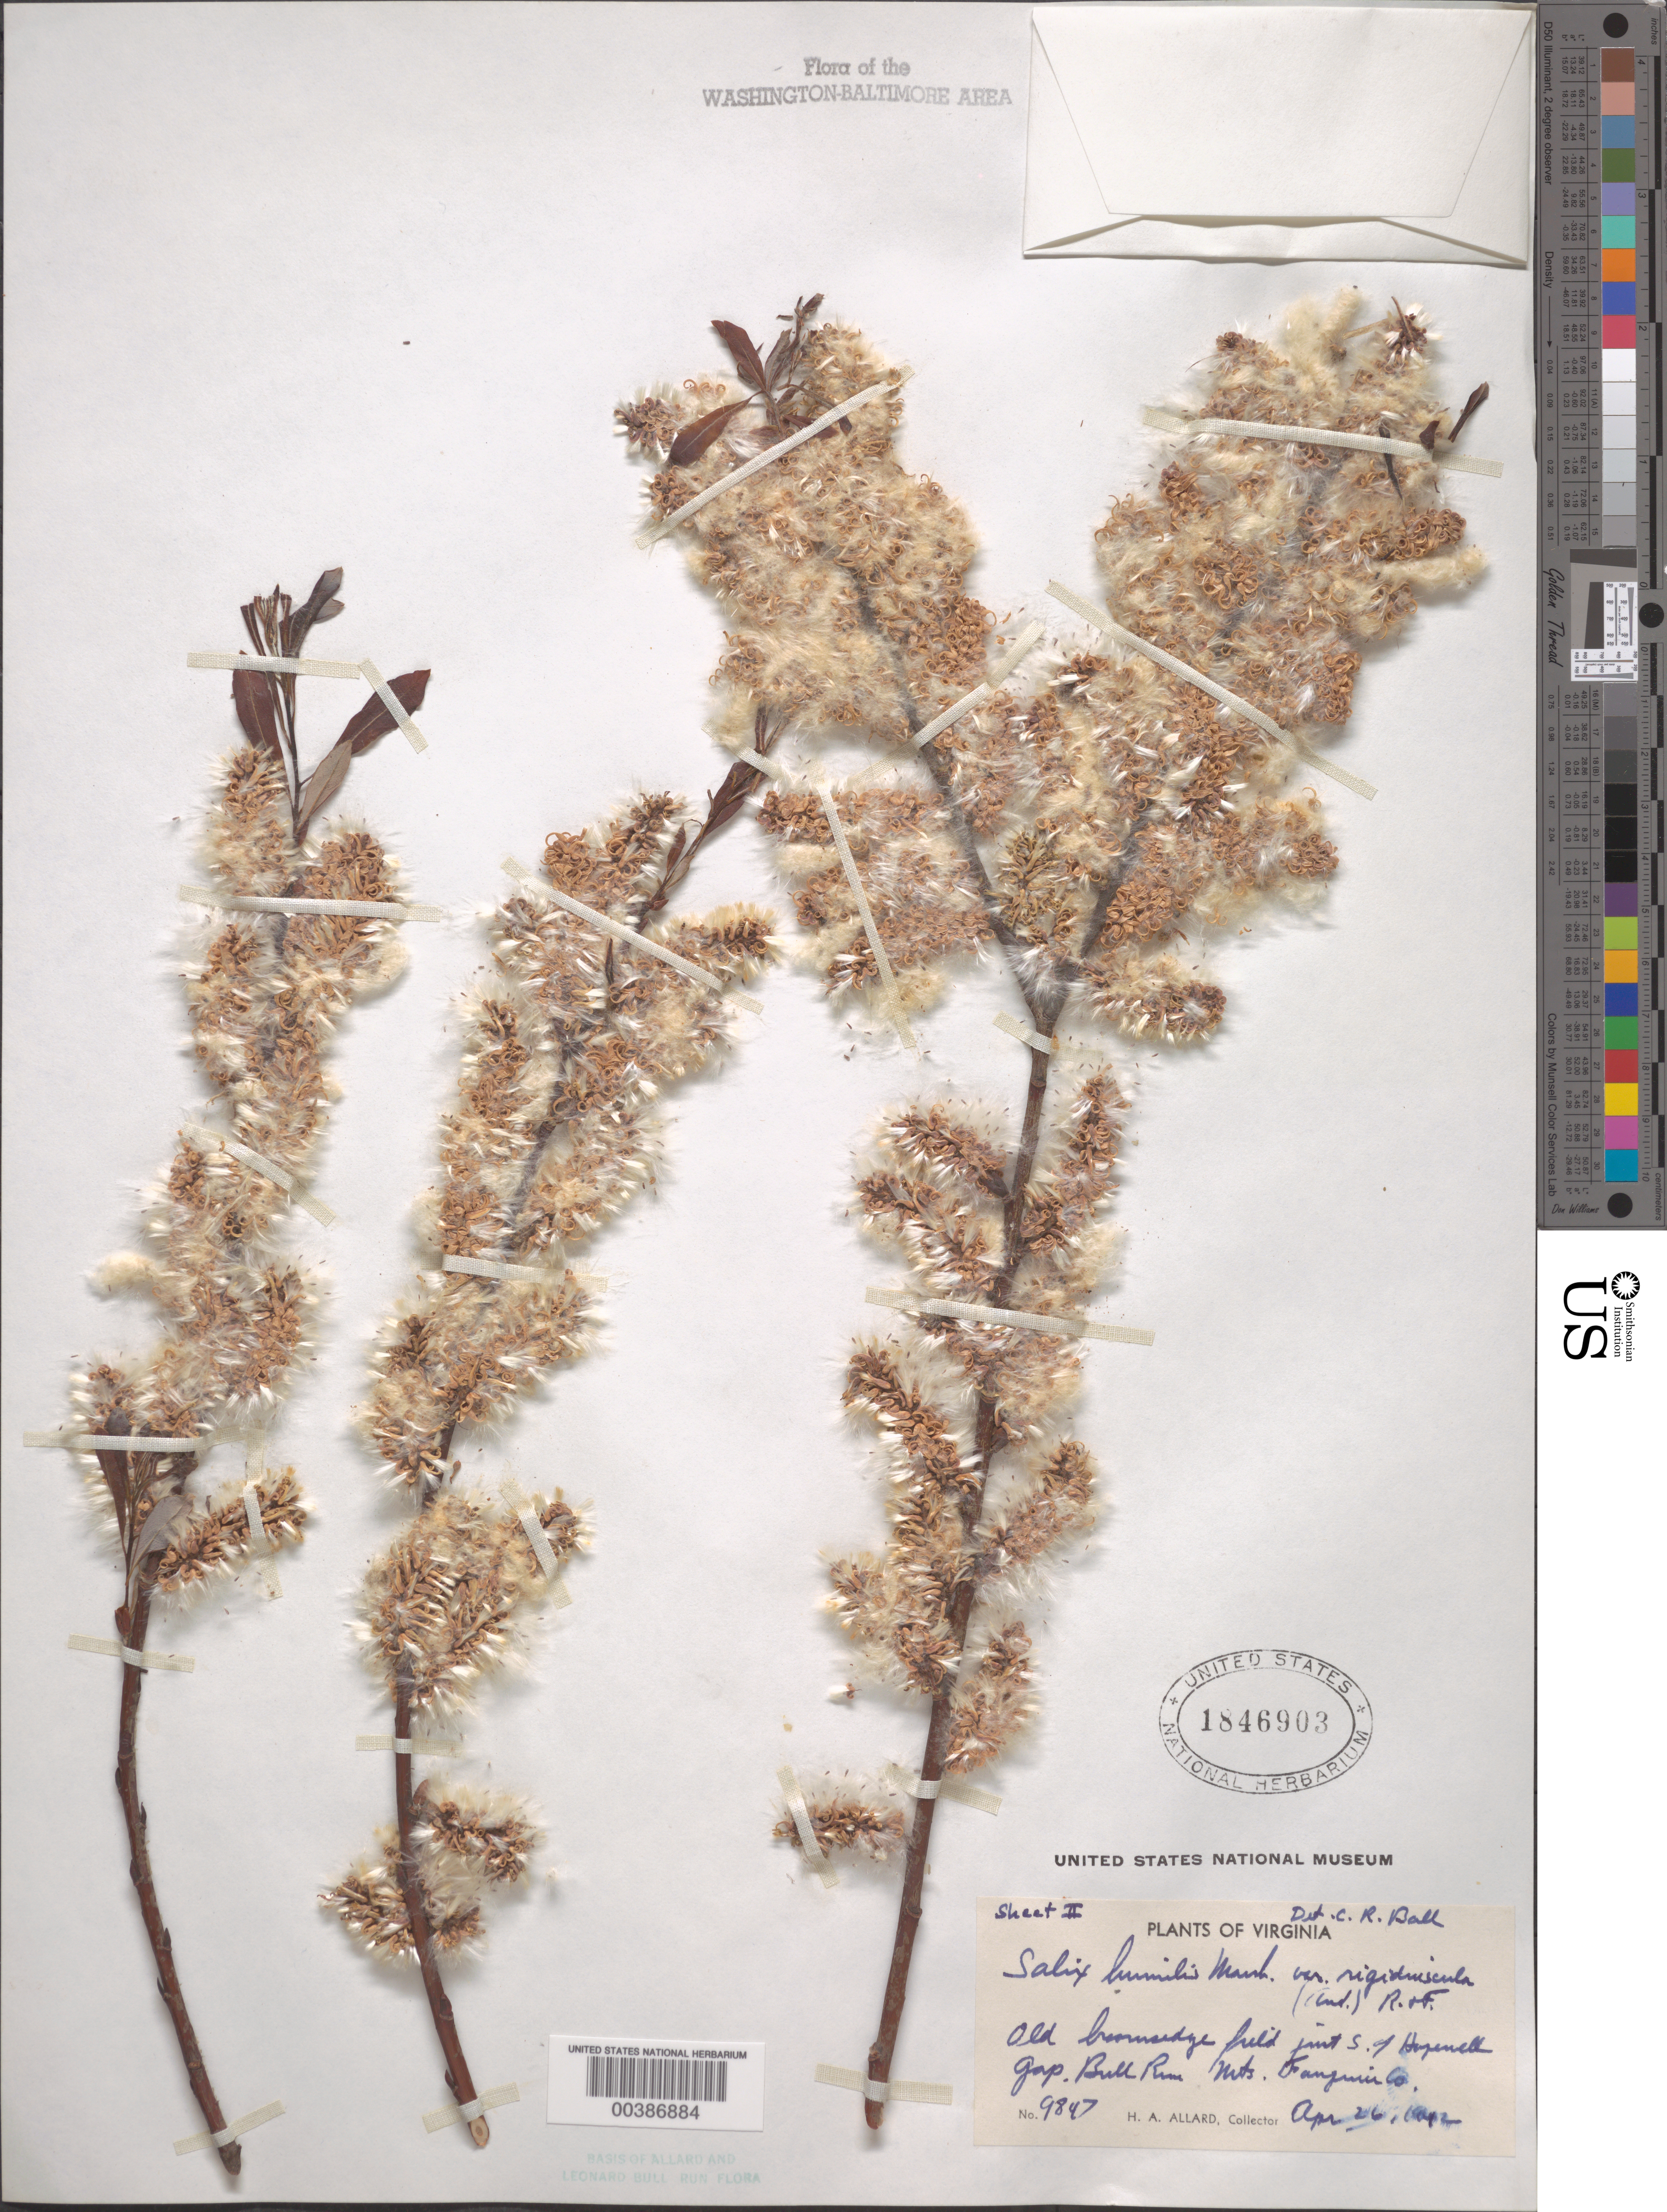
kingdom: Plantae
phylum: Tracheophyta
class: Magnoliopsida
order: Malpighiales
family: Salicaceae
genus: Salix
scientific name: Salix humilis var. rigidiuscula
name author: (Andersson) B.L. Rob. & Fernald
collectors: H. Deignan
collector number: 9847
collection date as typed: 26 Apr 1942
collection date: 1942-04-26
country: United States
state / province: Virginia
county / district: Fauquier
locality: South of Hopewell Gap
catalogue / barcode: US 1846903